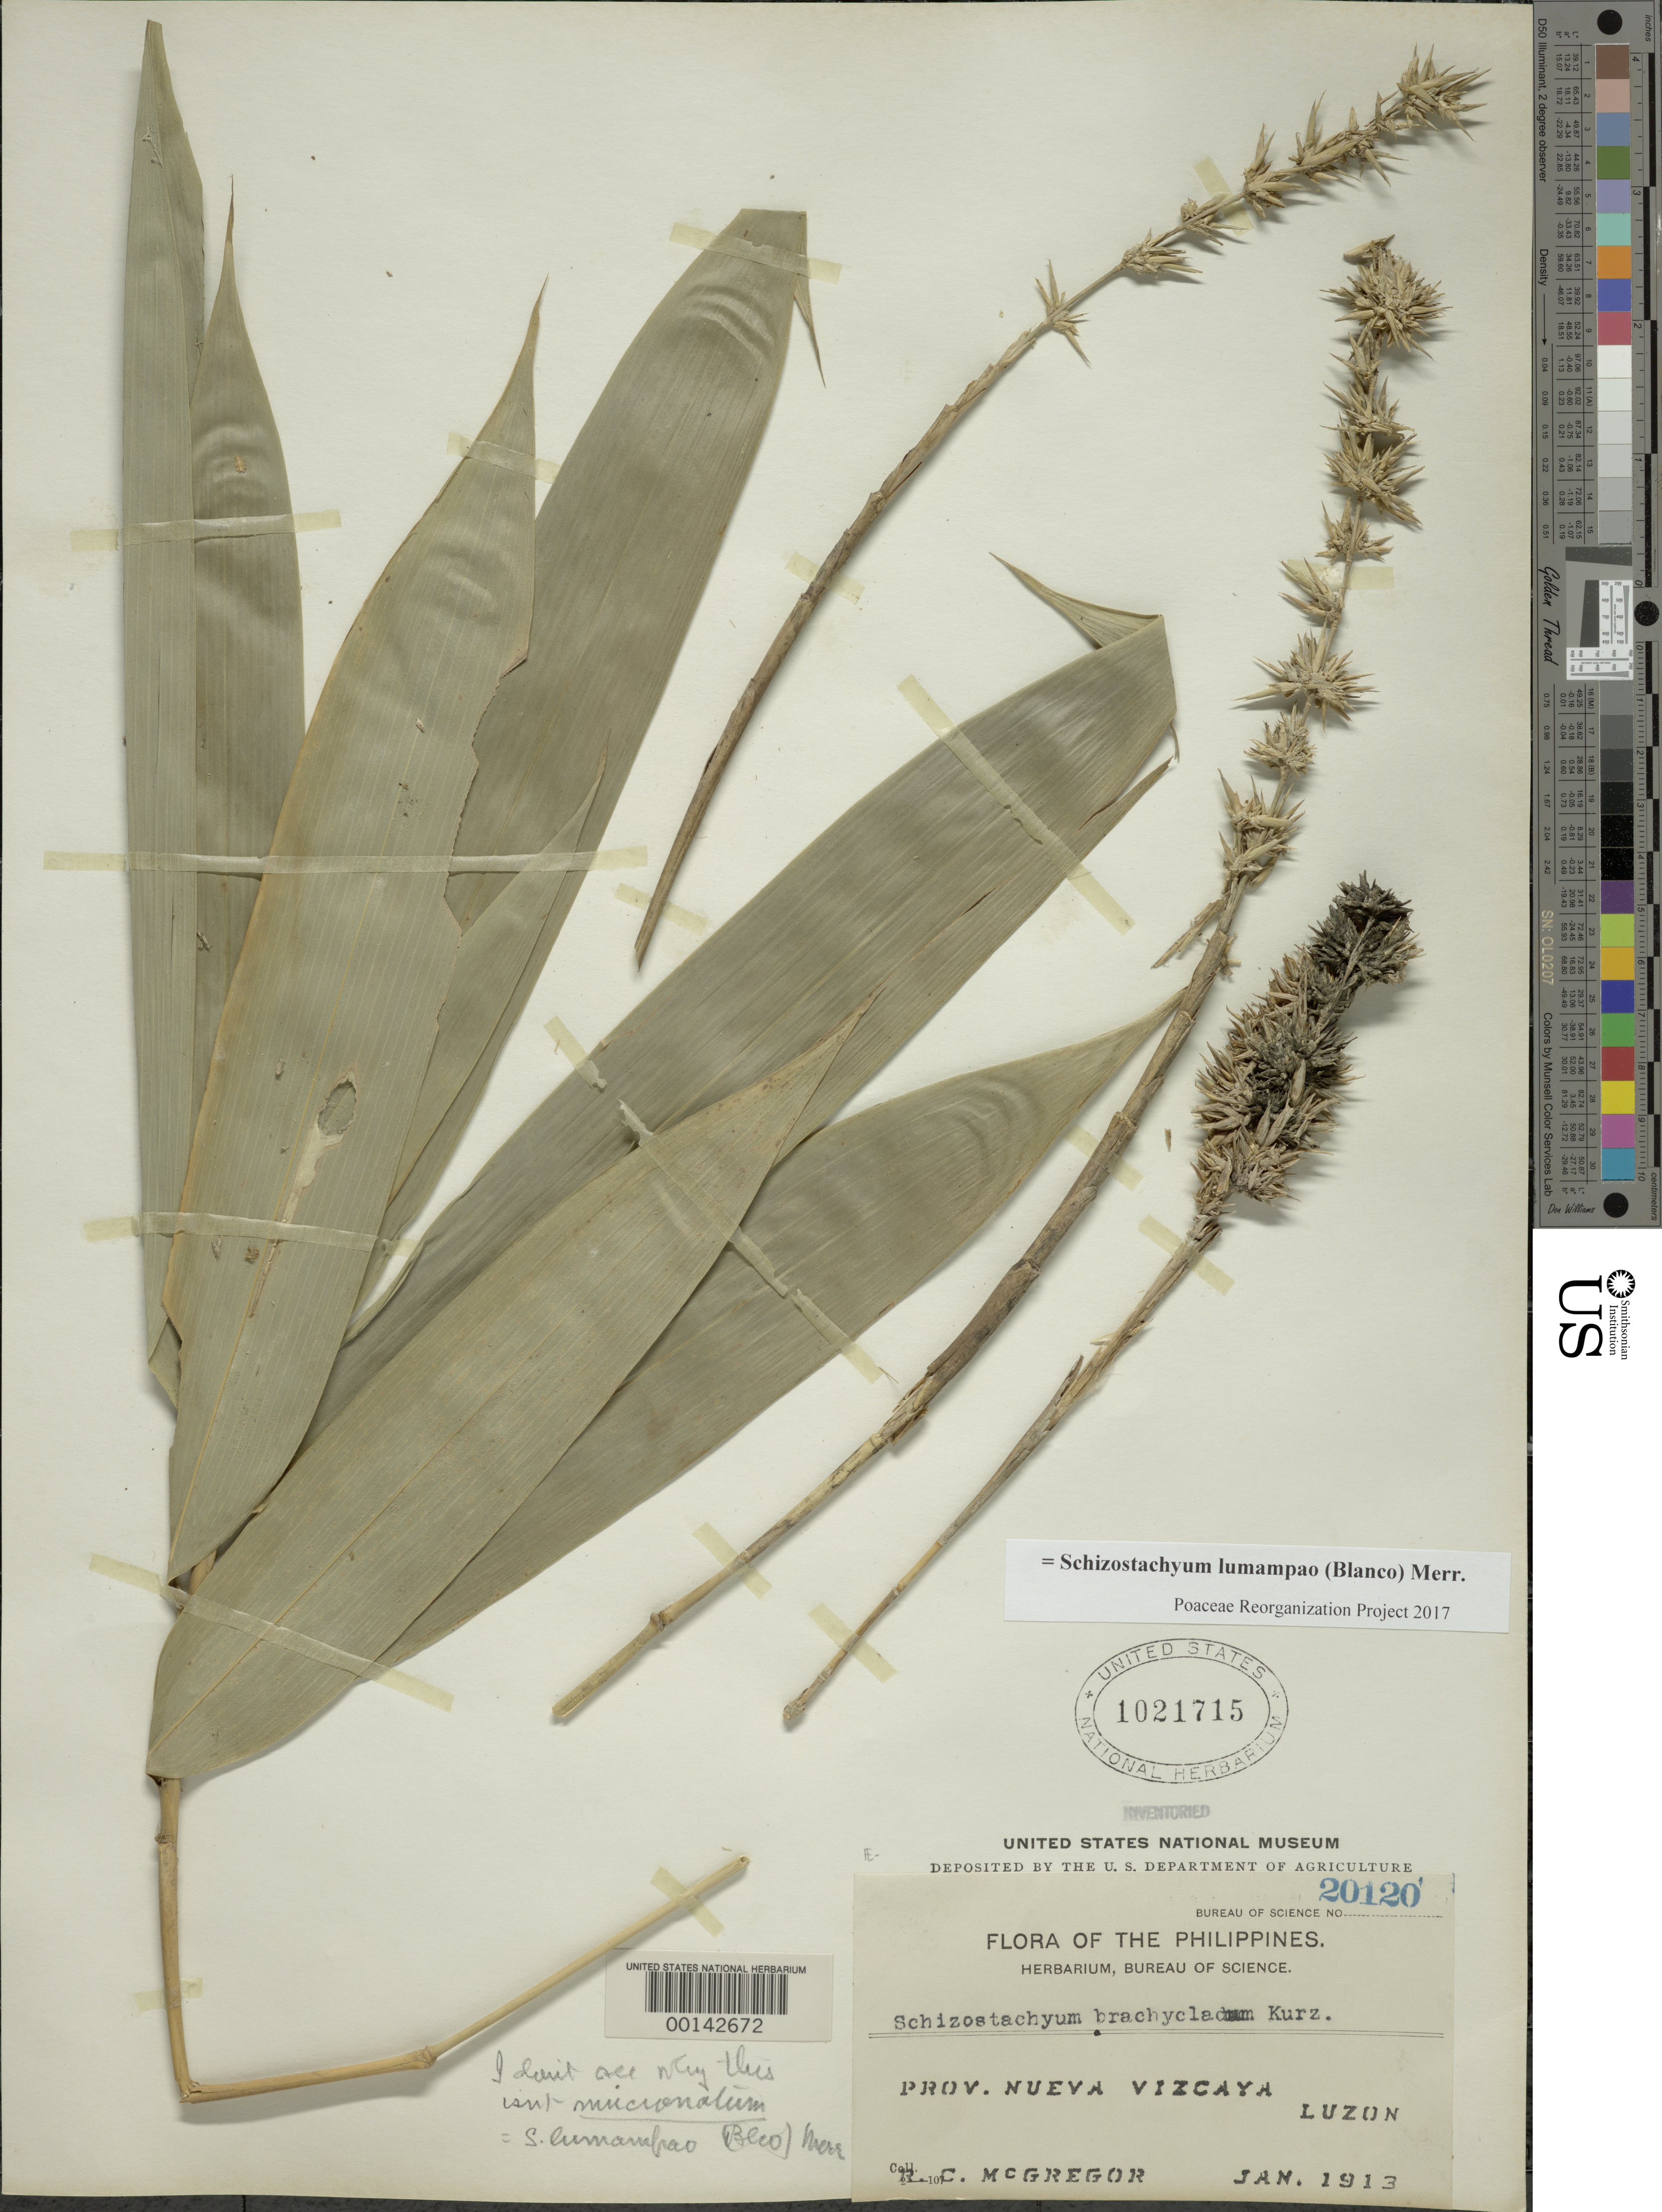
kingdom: Plantae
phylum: Tracheophyta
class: Liliopsida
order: Poales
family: Poaceae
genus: Schizostachyum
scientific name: Schizostachyum lumampao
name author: (Blanco) Merr.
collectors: R. C. McGregor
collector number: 20120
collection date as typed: Jan 1913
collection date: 1913-01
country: Philippines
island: Luzon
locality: Nueva vizcaya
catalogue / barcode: US 1021715